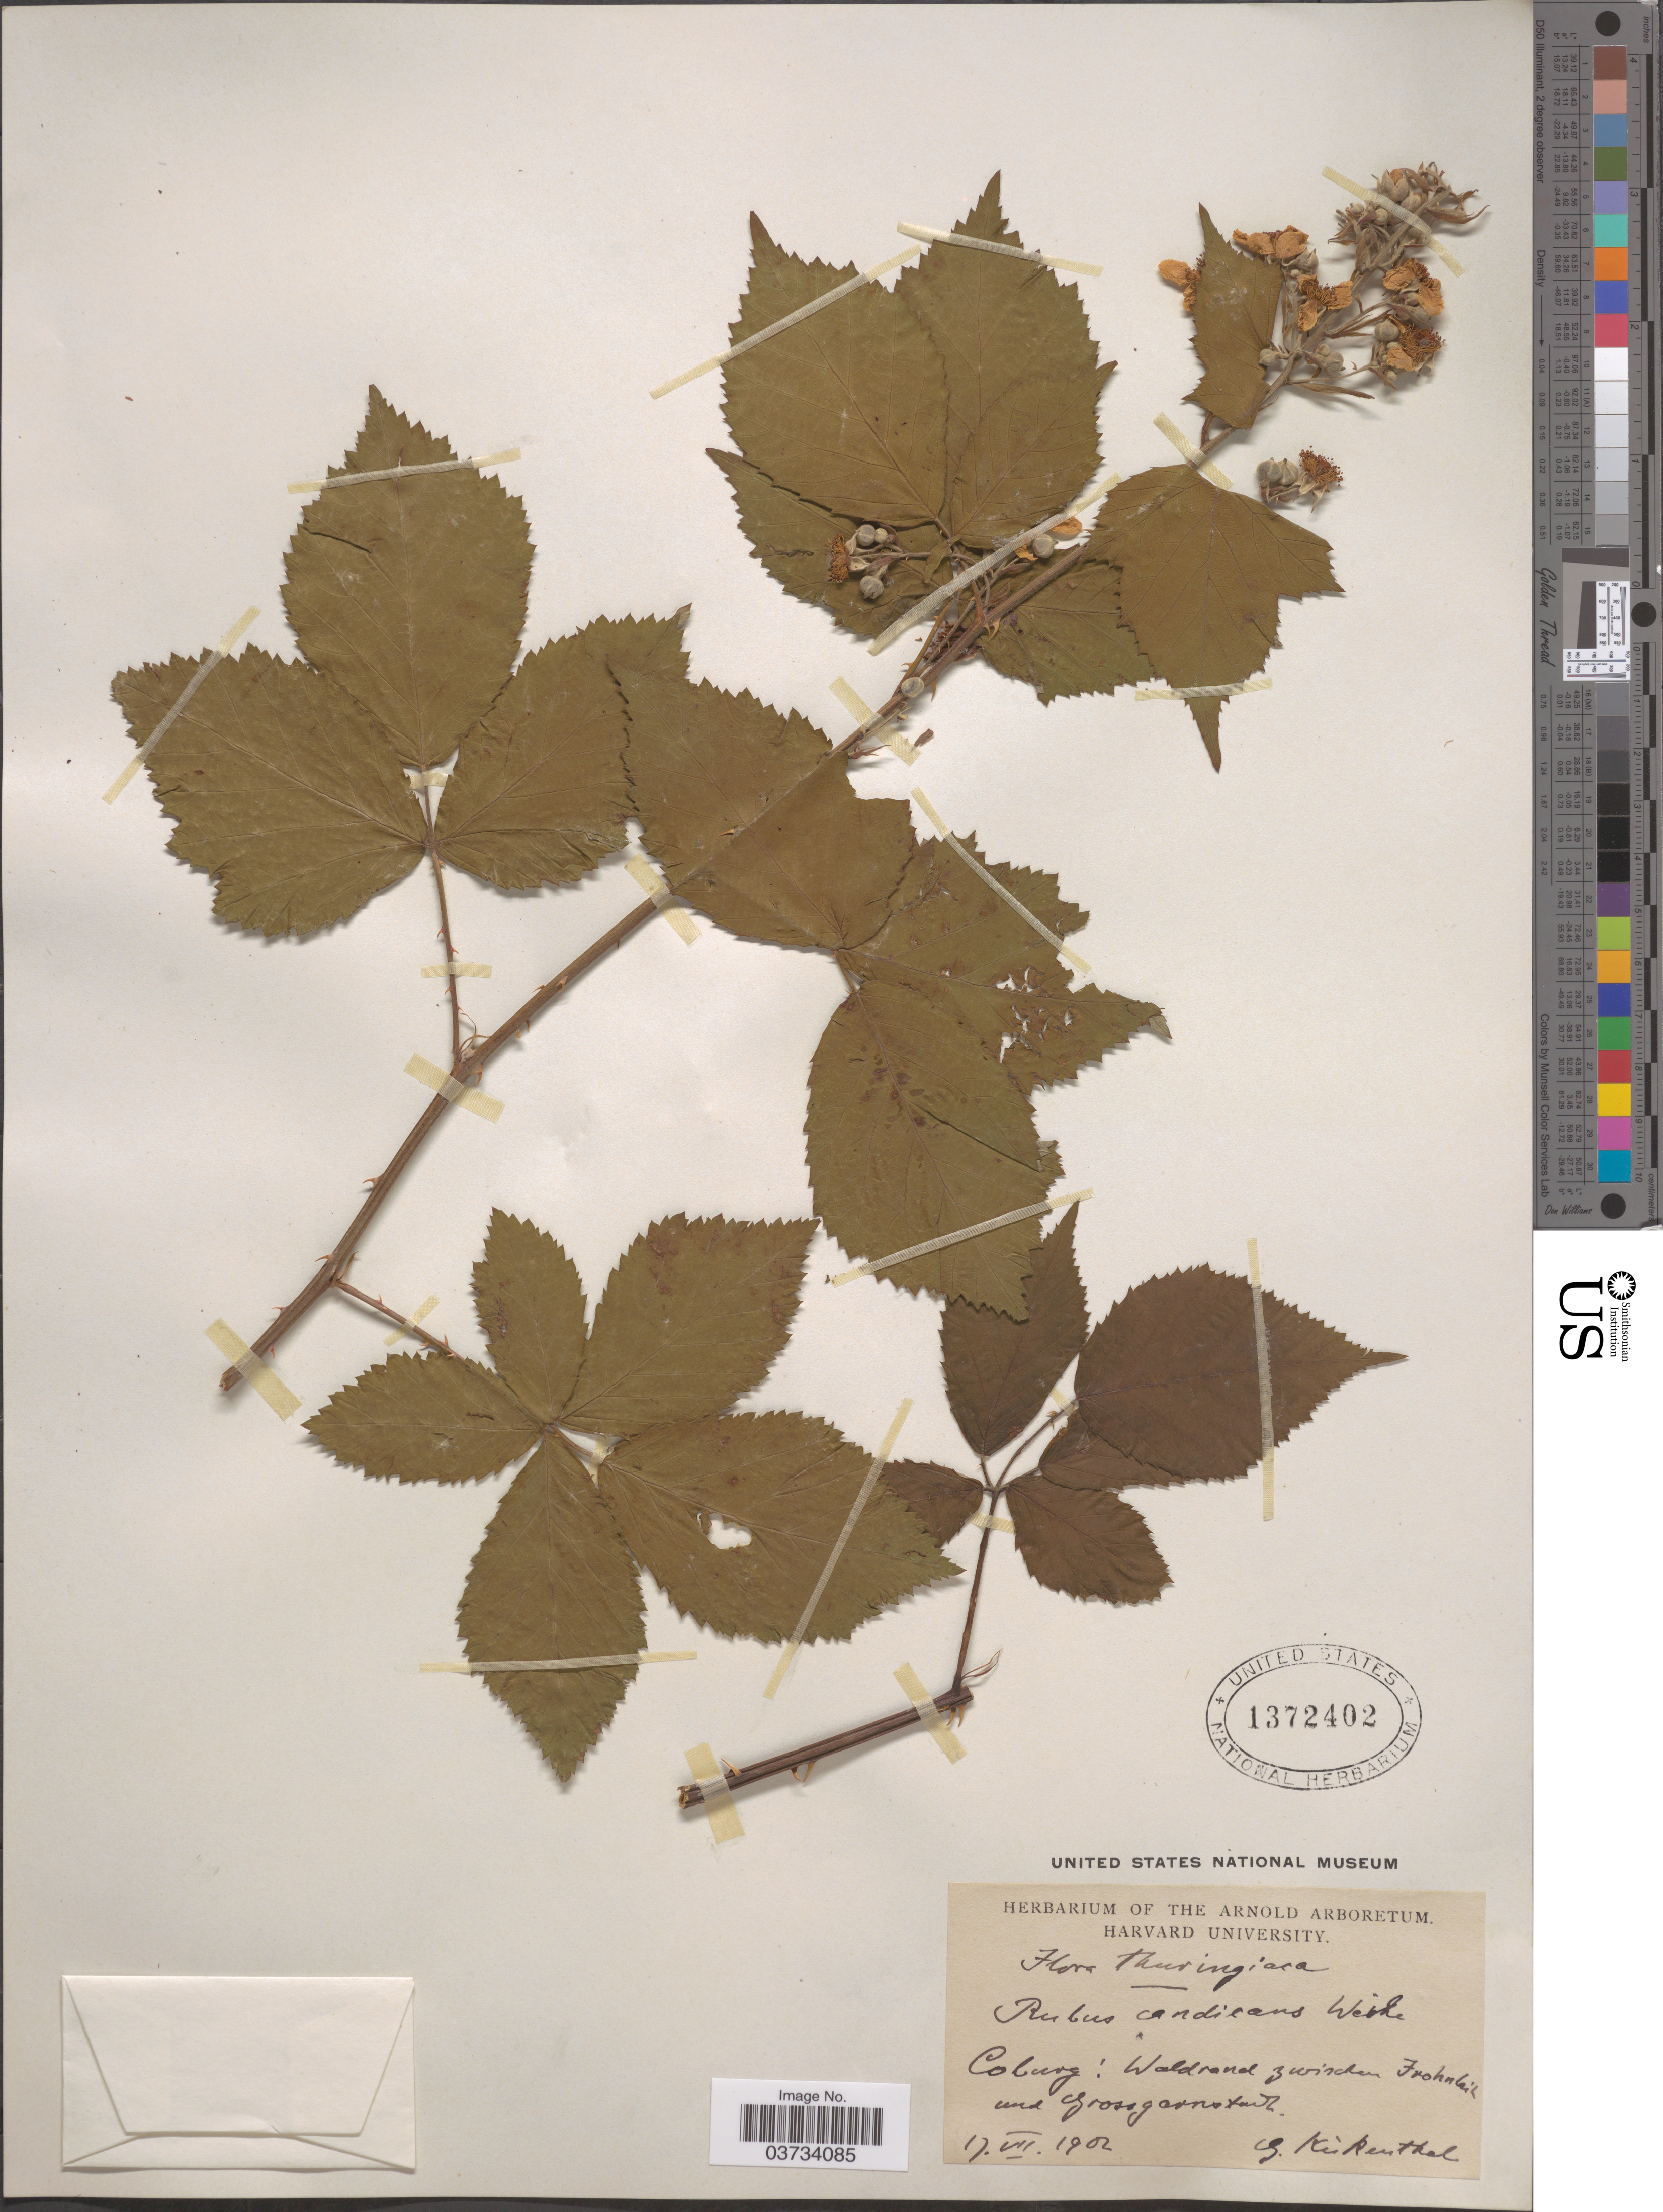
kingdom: Plantae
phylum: Tracheophyta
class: Magnoliopsida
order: Rosales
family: Rosaceae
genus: Rubus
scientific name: Rubus candicans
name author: Weihe ex Rchb.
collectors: G. Kükenthal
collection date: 1902-07-17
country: Germany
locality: Coburg: Waldrand zwischen Frohnleil [interpreted] und Grossgarnstandt.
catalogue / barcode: US 1372402